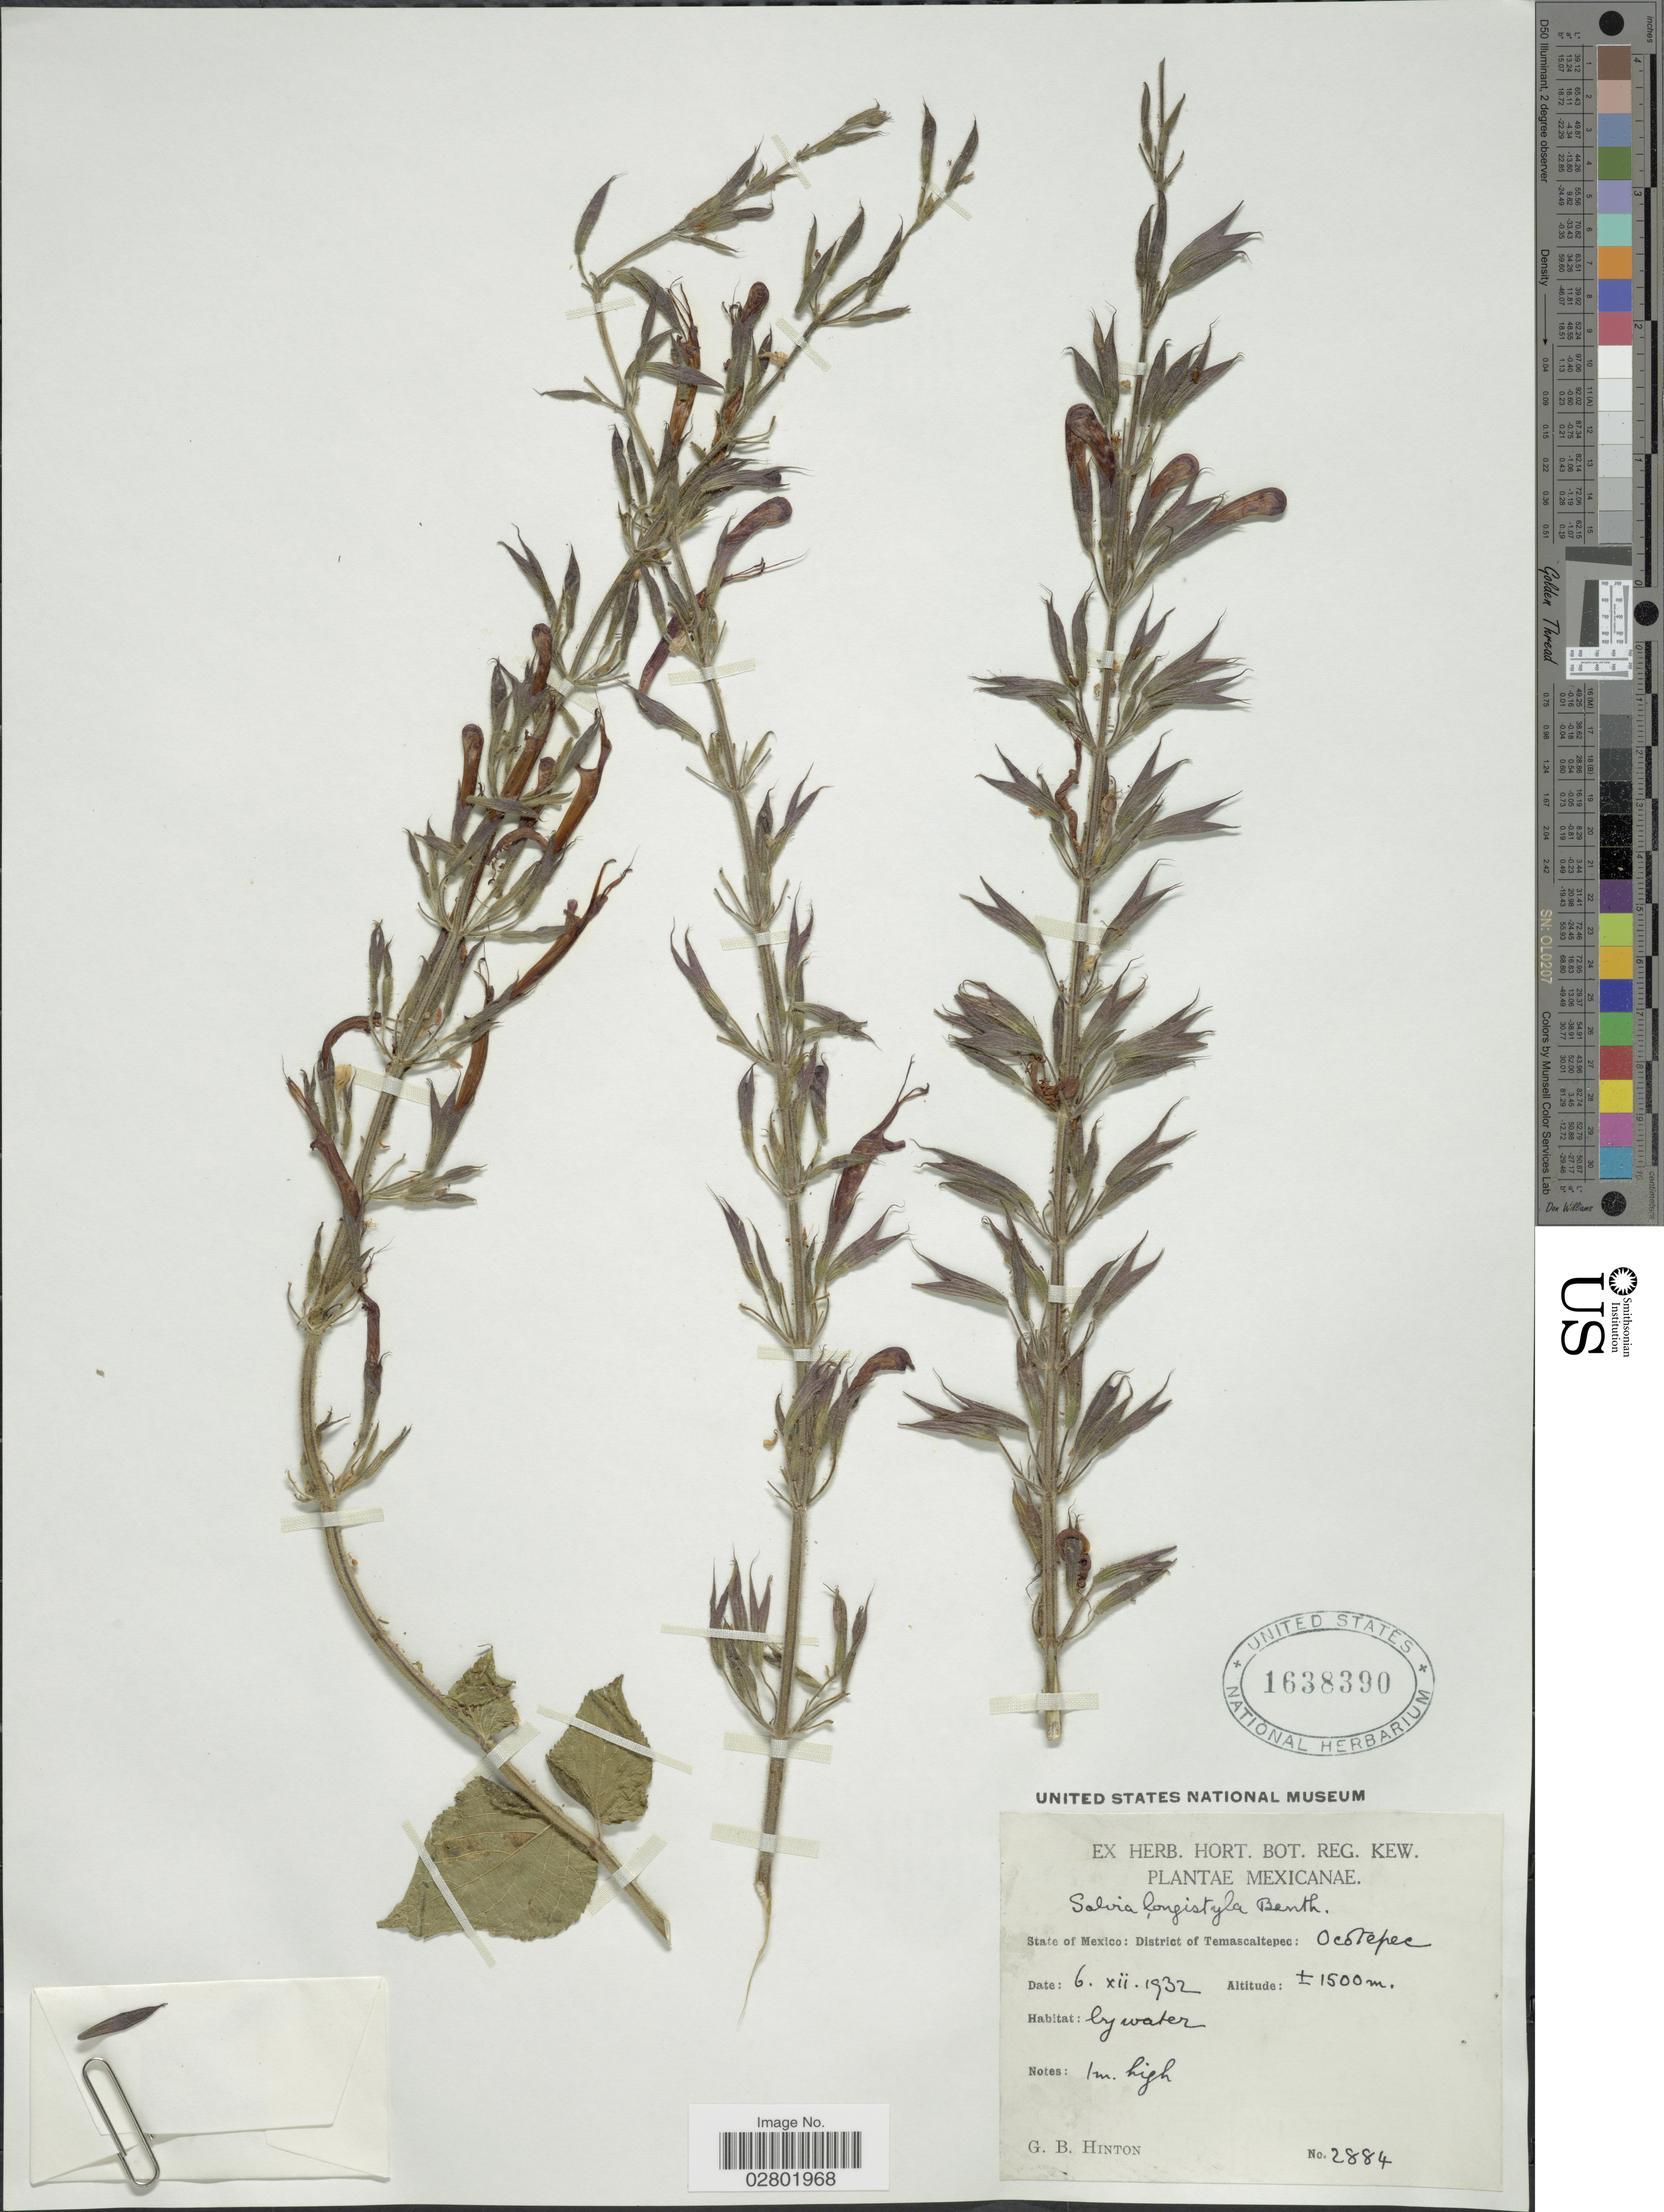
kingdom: Plantae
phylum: Tracheophyta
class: Magnoliopsida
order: Lamiales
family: Lamiaceae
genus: Salvia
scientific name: Salvia longistyla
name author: Benth.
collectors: G. B. Hinton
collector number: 2884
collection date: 1932-12-06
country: Mexico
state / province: México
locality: District of Temascaltepec: Ocotepec.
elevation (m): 1500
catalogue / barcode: US 1638390